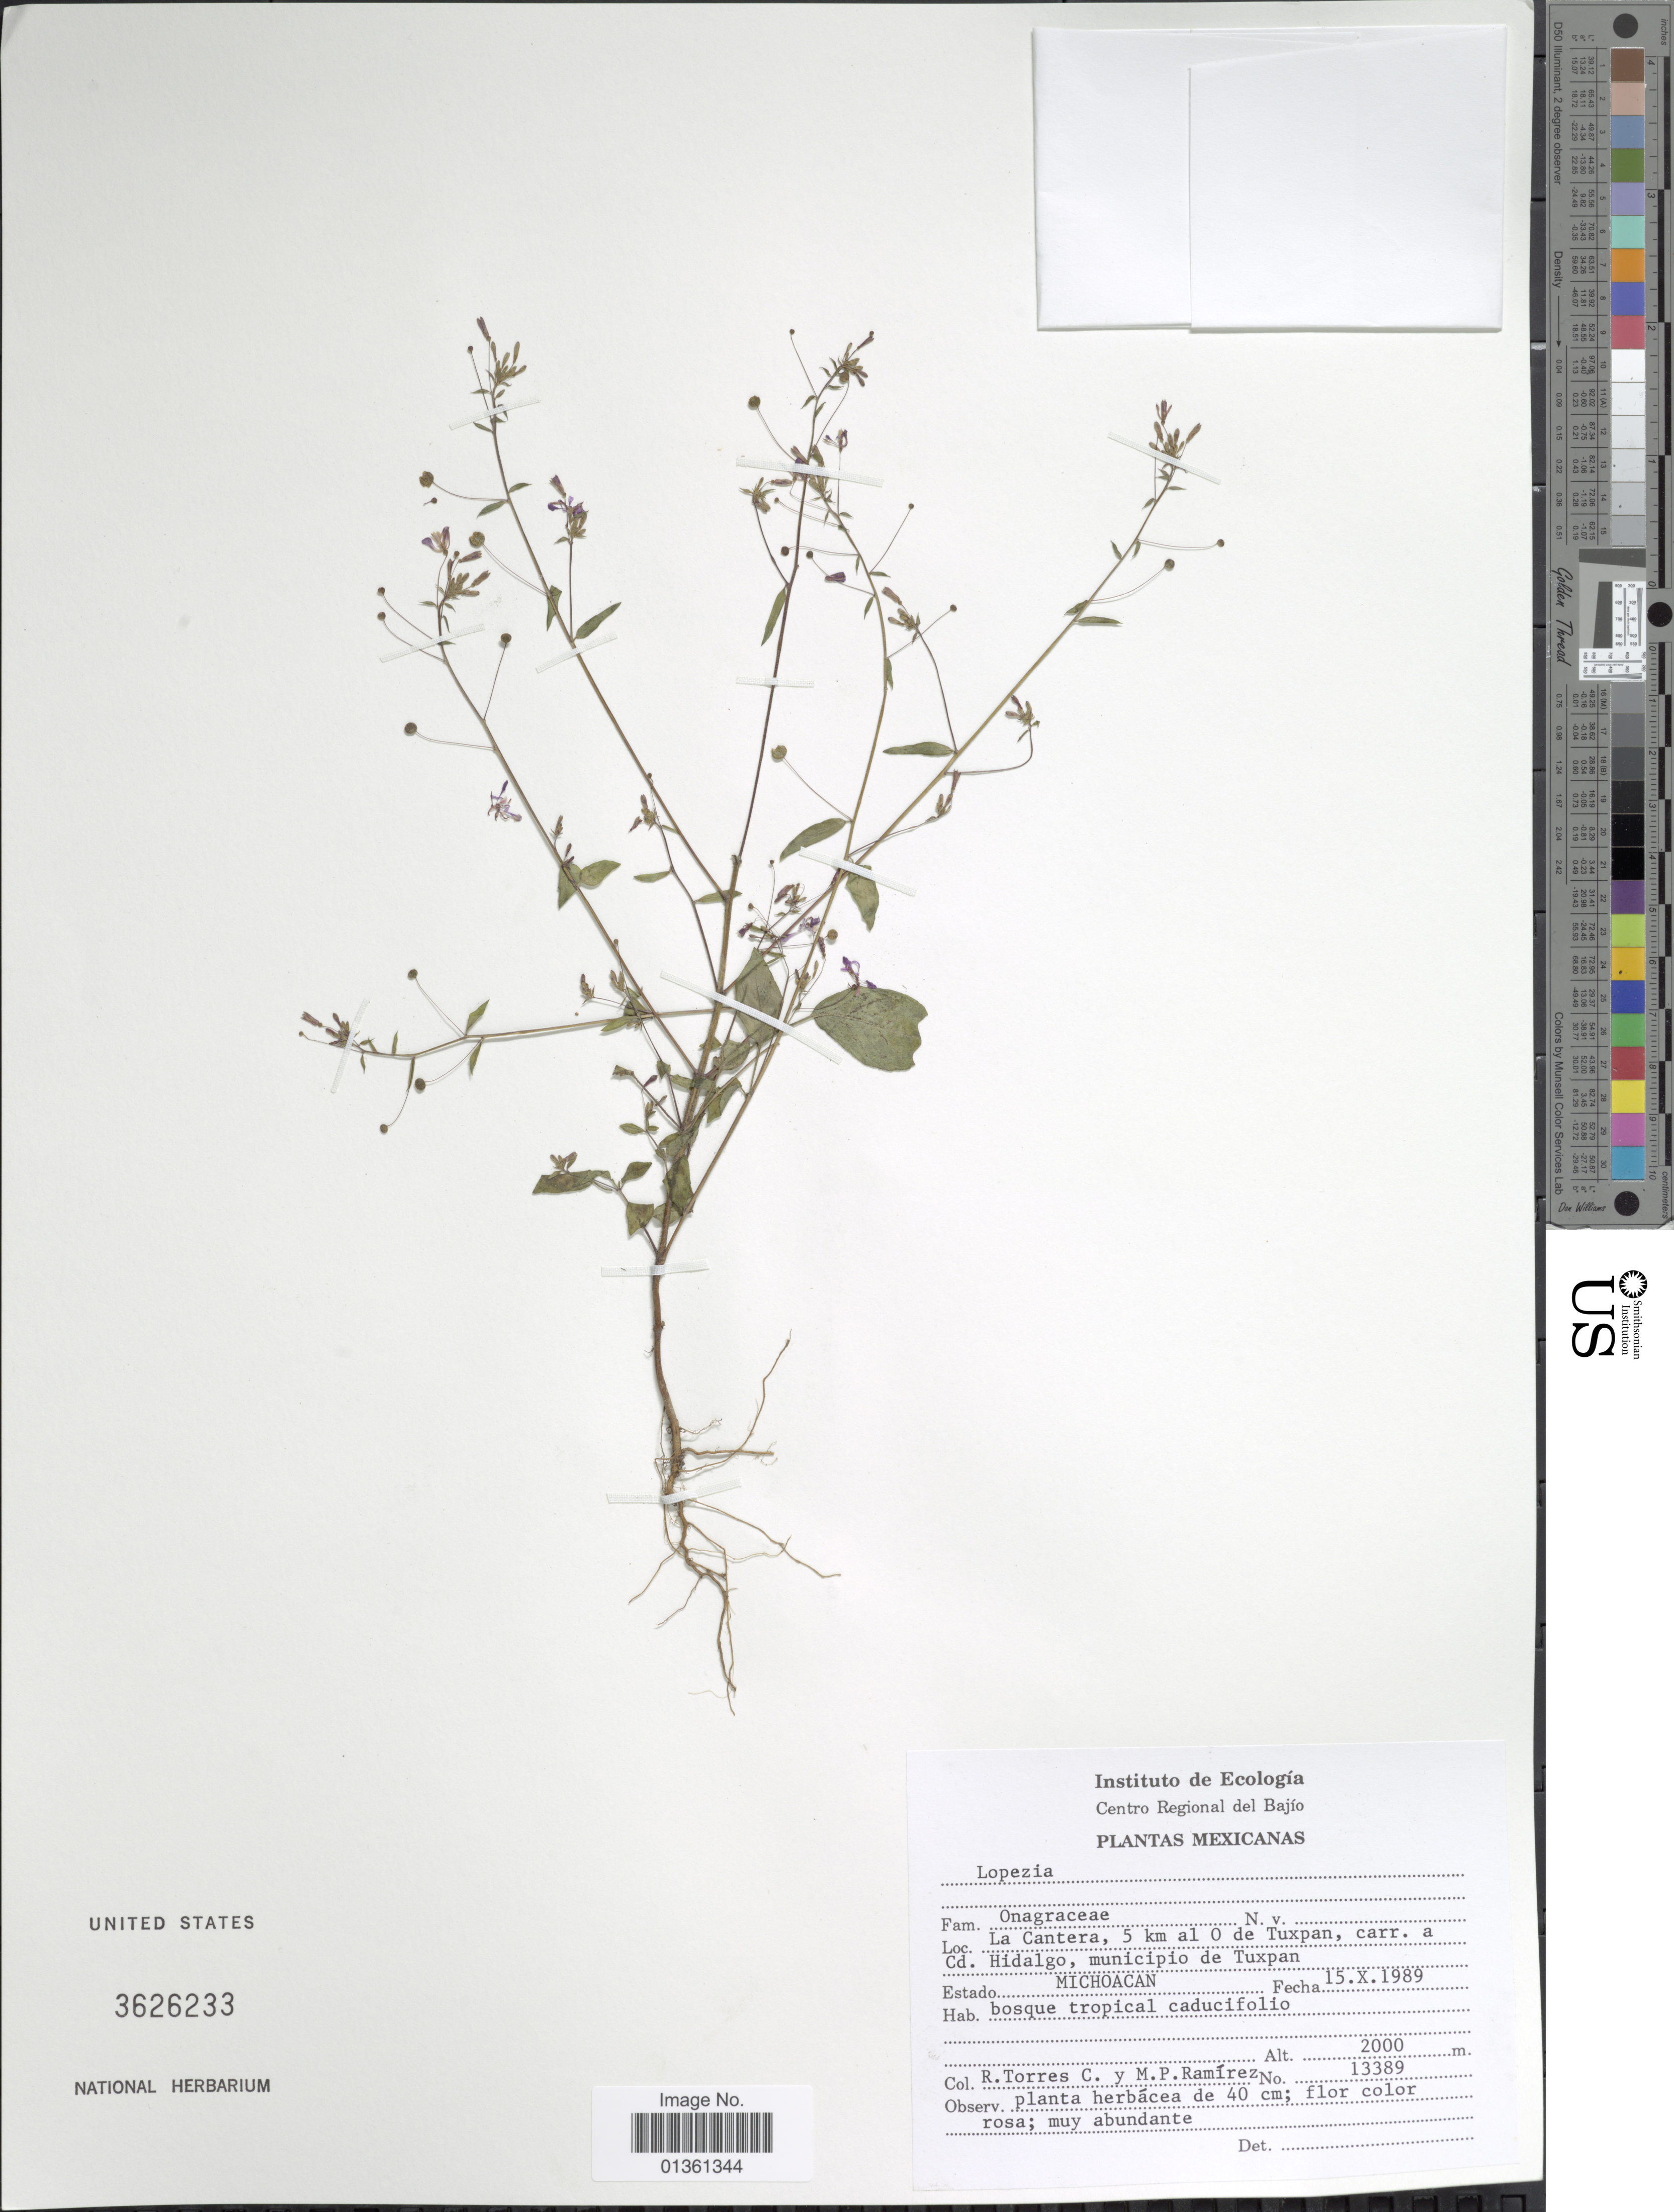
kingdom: Plantae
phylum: Tracheophyta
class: Magnoliopsida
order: Myrtales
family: Onagraceae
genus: Lopezia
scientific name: Lopezia sp.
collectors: R. Torres C. & M. Ramírez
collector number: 13389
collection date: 1989-10-15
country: Mexico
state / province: Michoacán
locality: La Cantera, 5 km al O de Tuxpan, carr. a Cd. Hidalgo, municipio de Tuxpan.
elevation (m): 2000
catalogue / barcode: US 3626233